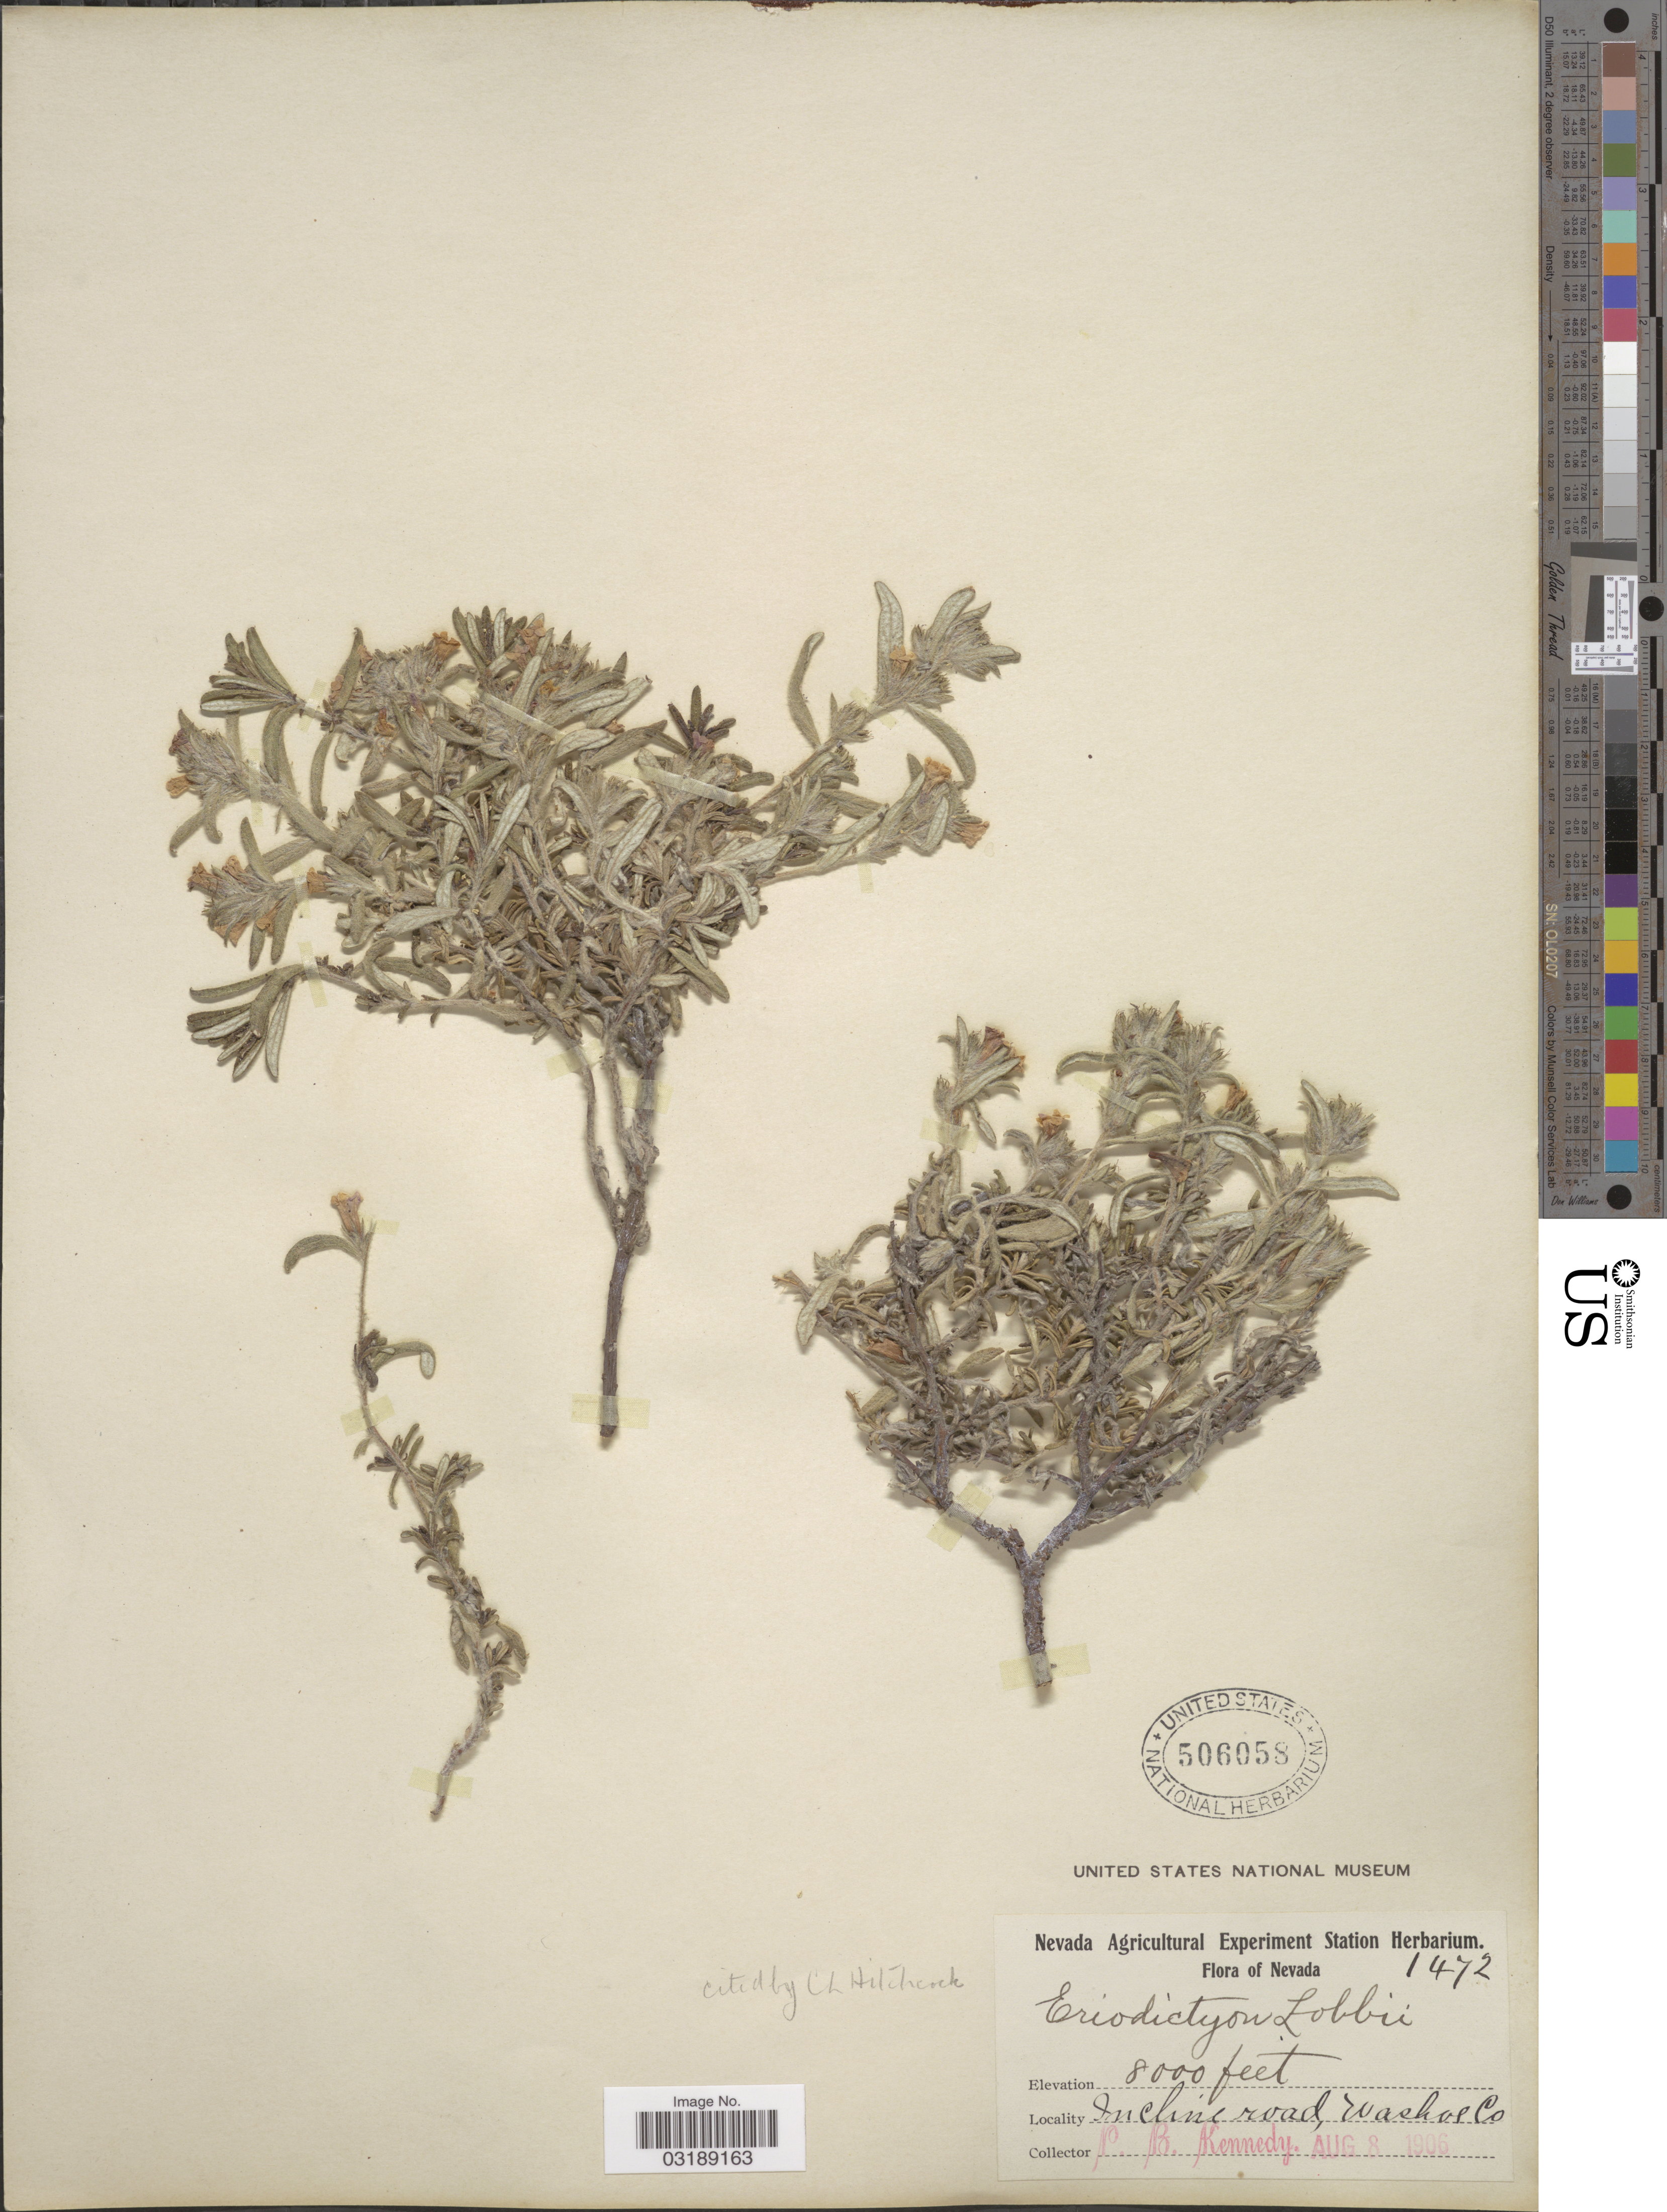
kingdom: Plantae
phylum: Tracheophyta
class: Magnoliopsida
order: Boraginales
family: Namaceae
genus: Nama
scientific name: Nama lobbii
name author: A. Gray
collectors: P. B. Kennedy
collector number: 1472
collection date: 1906-08-08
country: United States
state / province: Nevada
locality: In cline road, Washoe Co.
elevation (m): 2438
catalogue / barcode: US 506058